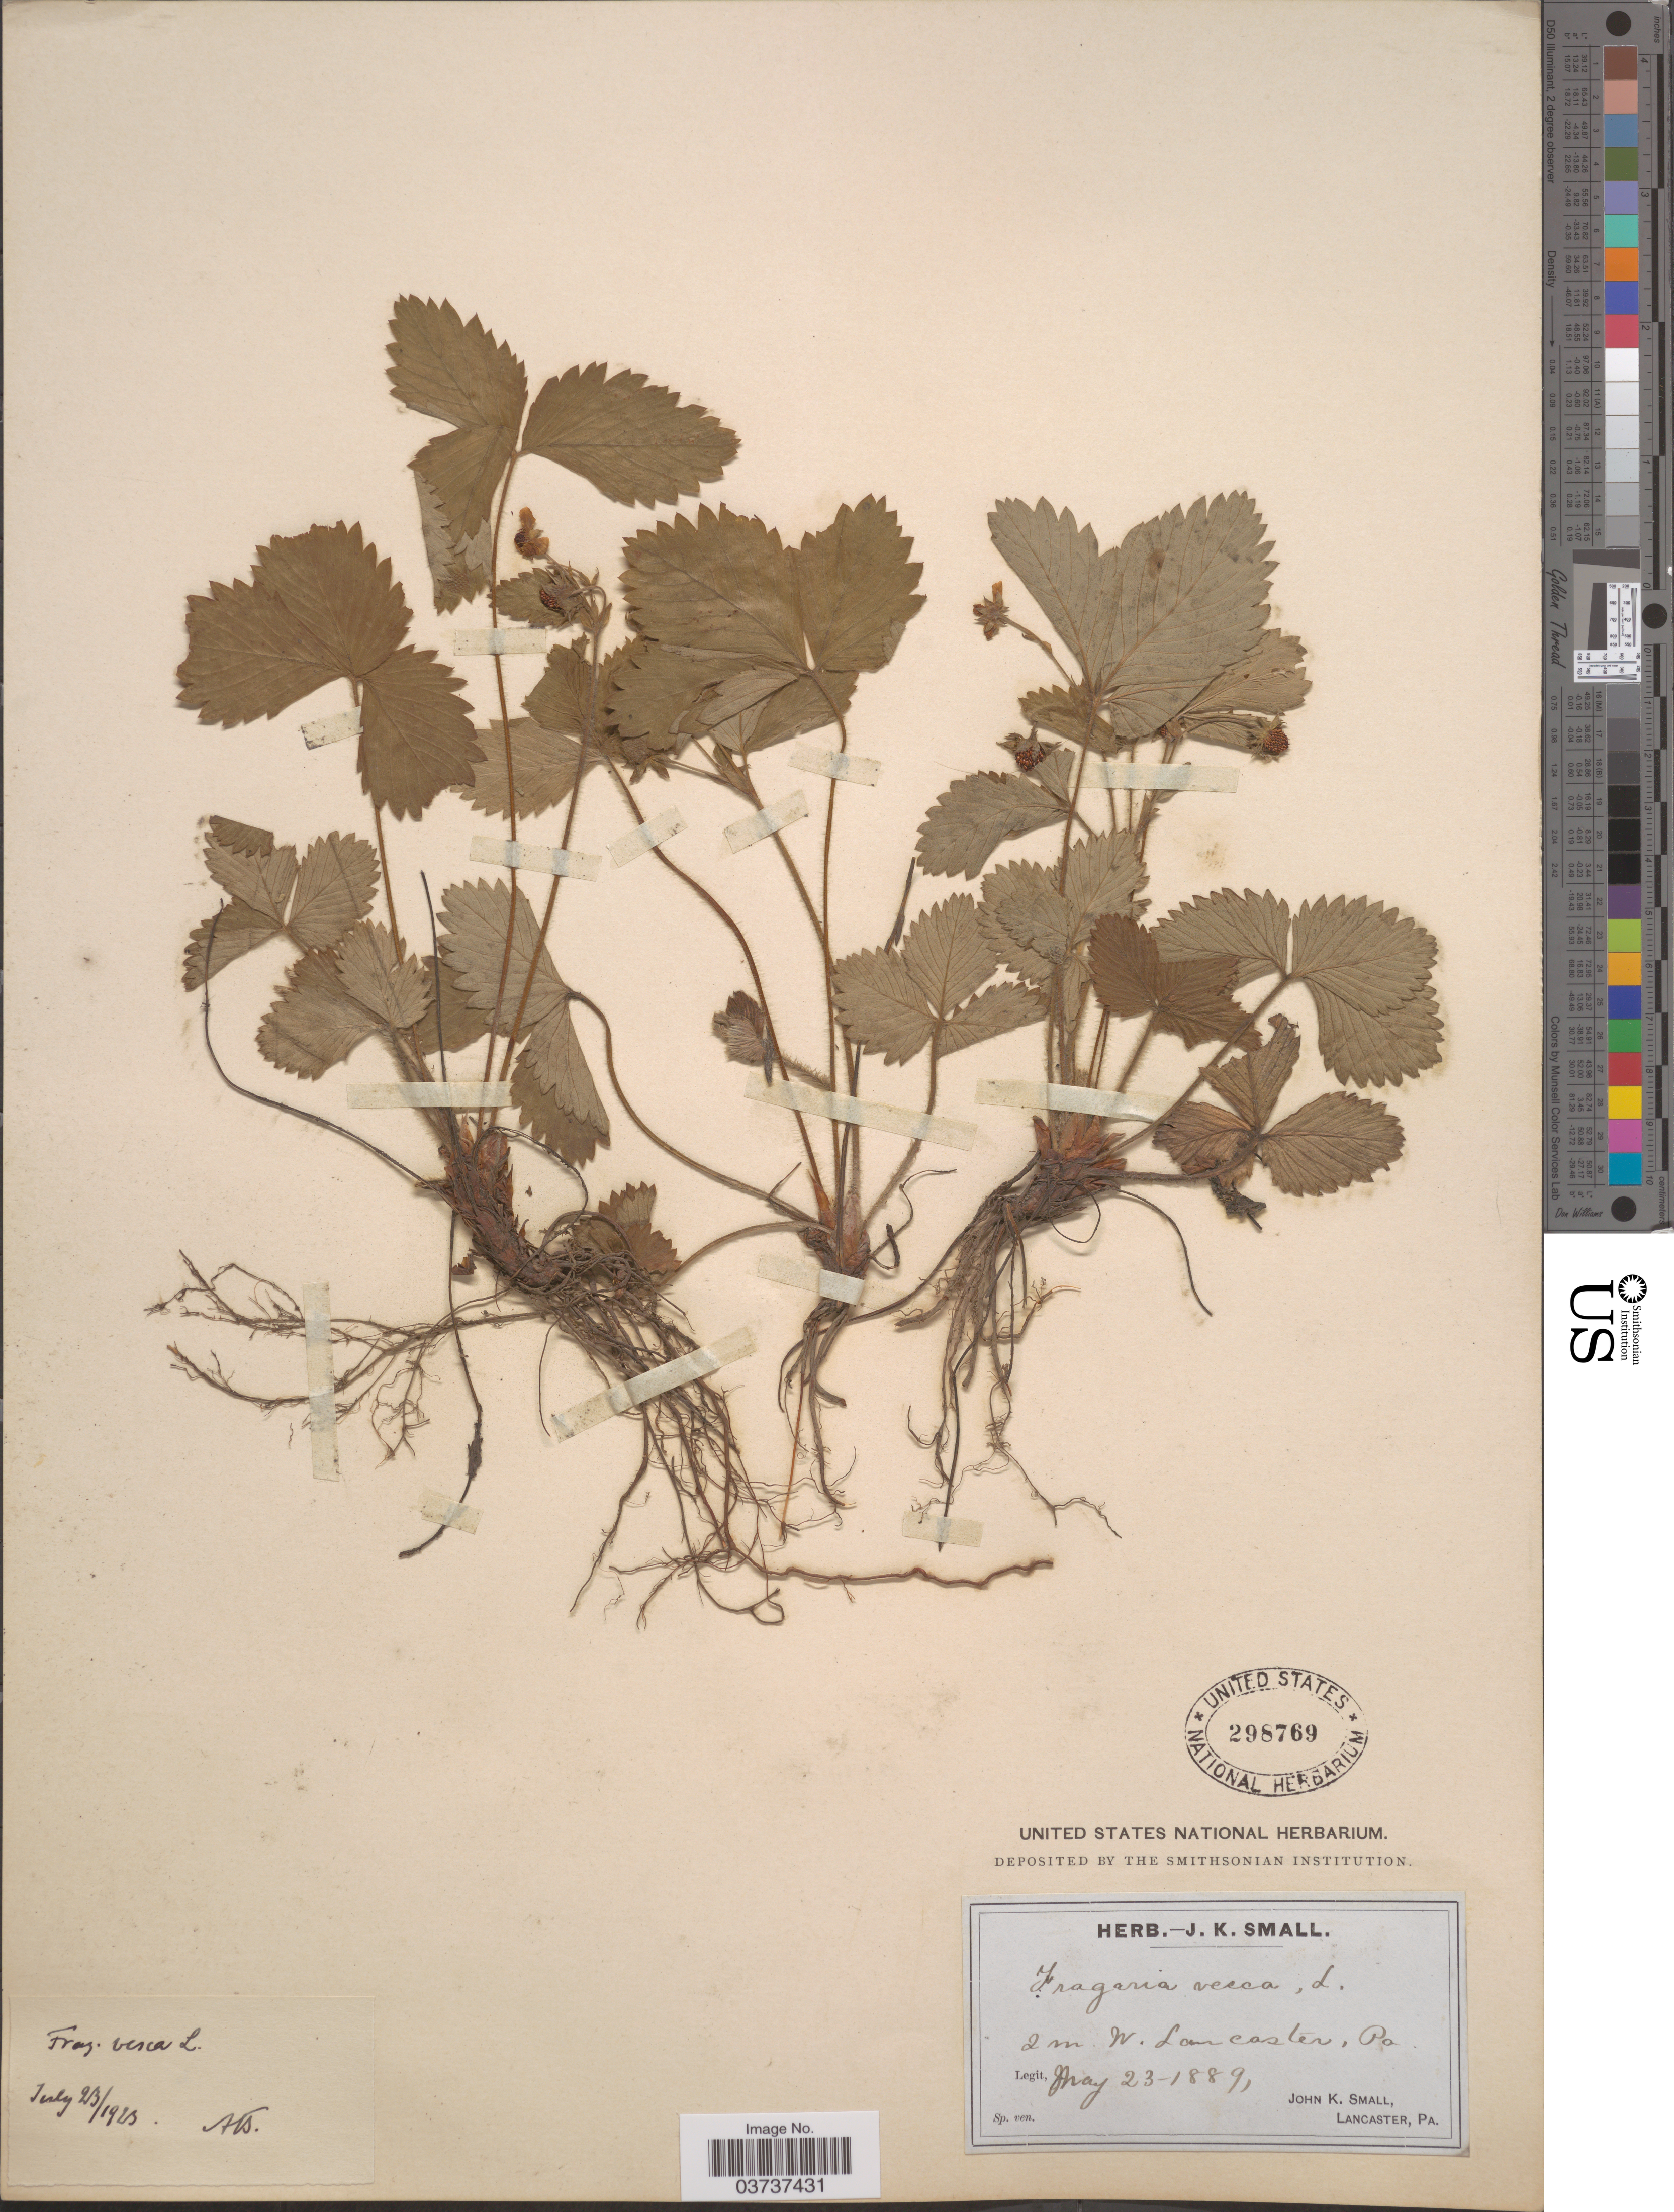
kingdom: Plantae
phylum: Tracheophyta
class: Magnoliopsida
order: Rosales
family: Rosaceae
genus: Fragaria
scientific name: Fragaria vesca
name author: L.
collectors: J. K. Small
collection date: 1889-05-23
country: United States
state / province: Pennsylvania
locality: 2 m. W. Lancaster.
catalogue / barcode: US 298769